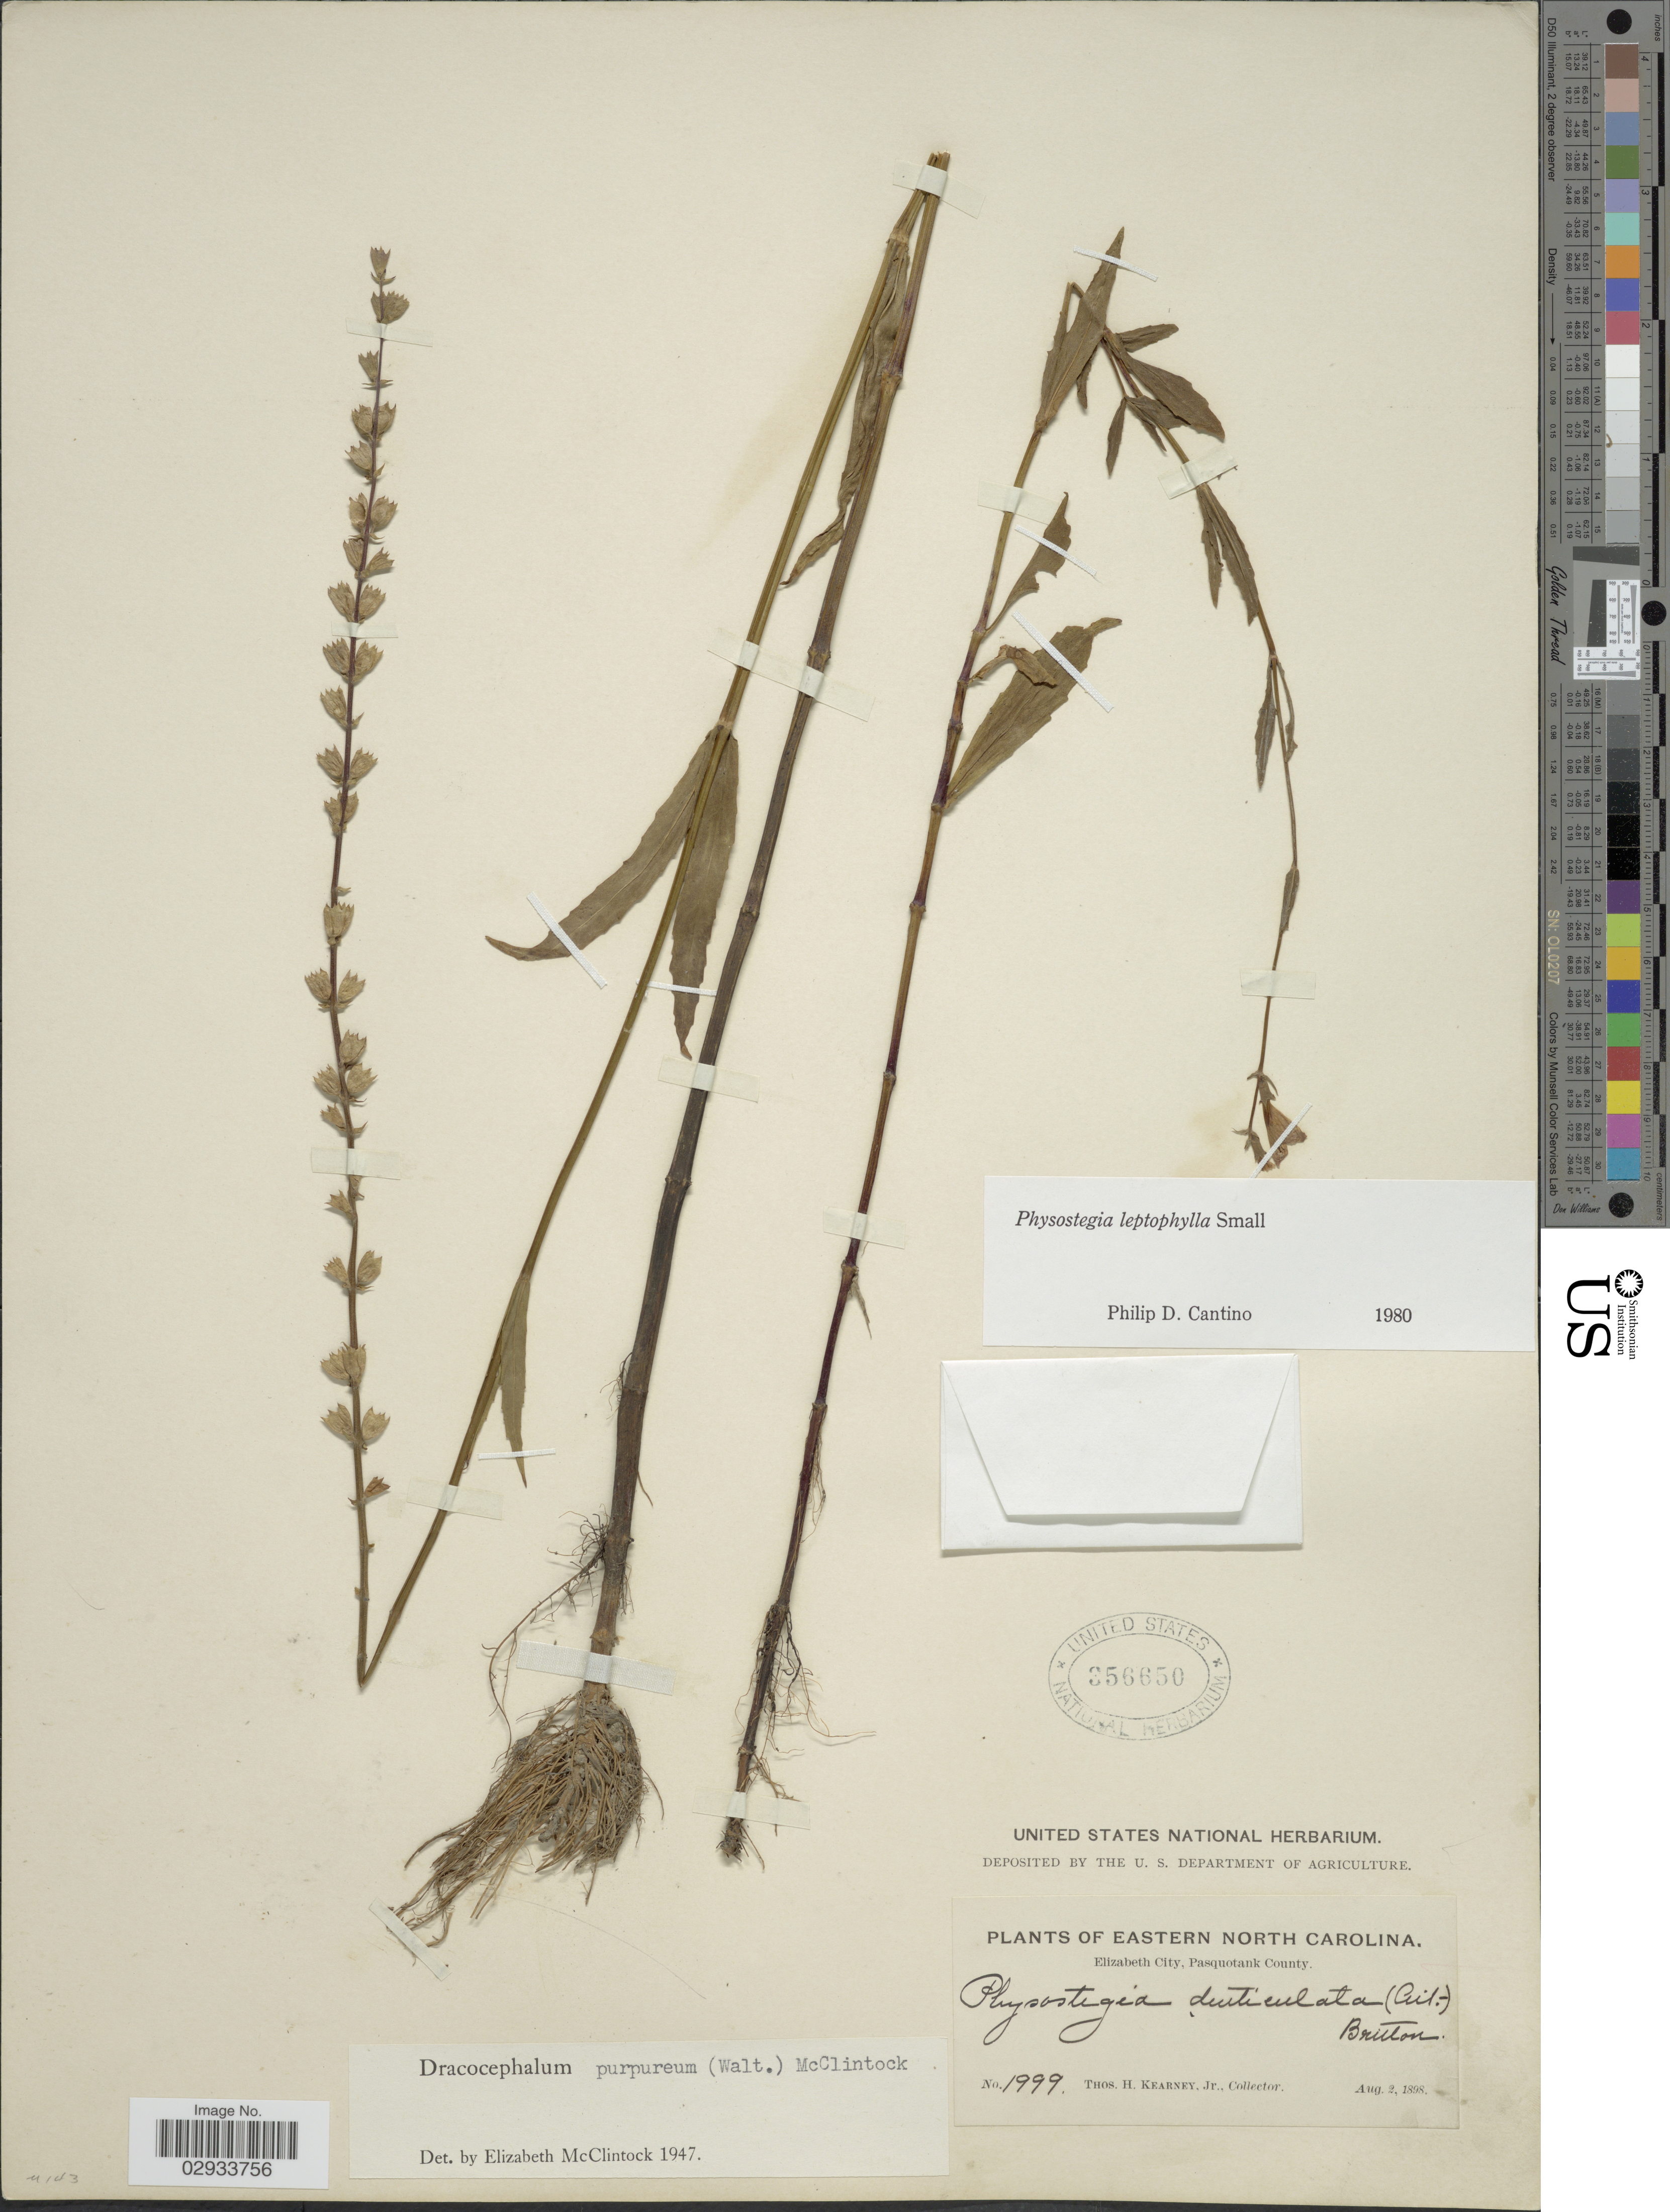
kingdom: Plantae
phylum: Tracheophyta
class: Magnoliopsida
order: Lamiales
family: Lamiaceae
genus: Physostegia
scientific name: Physostegia leptophylla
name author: Small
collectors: T. H. Kearney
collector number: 1999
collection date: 1898-08-02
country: United States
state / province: North Carolina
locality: Eastern North Carolina, Elizabeth City, Pasquotank County.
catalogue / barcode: US 356650